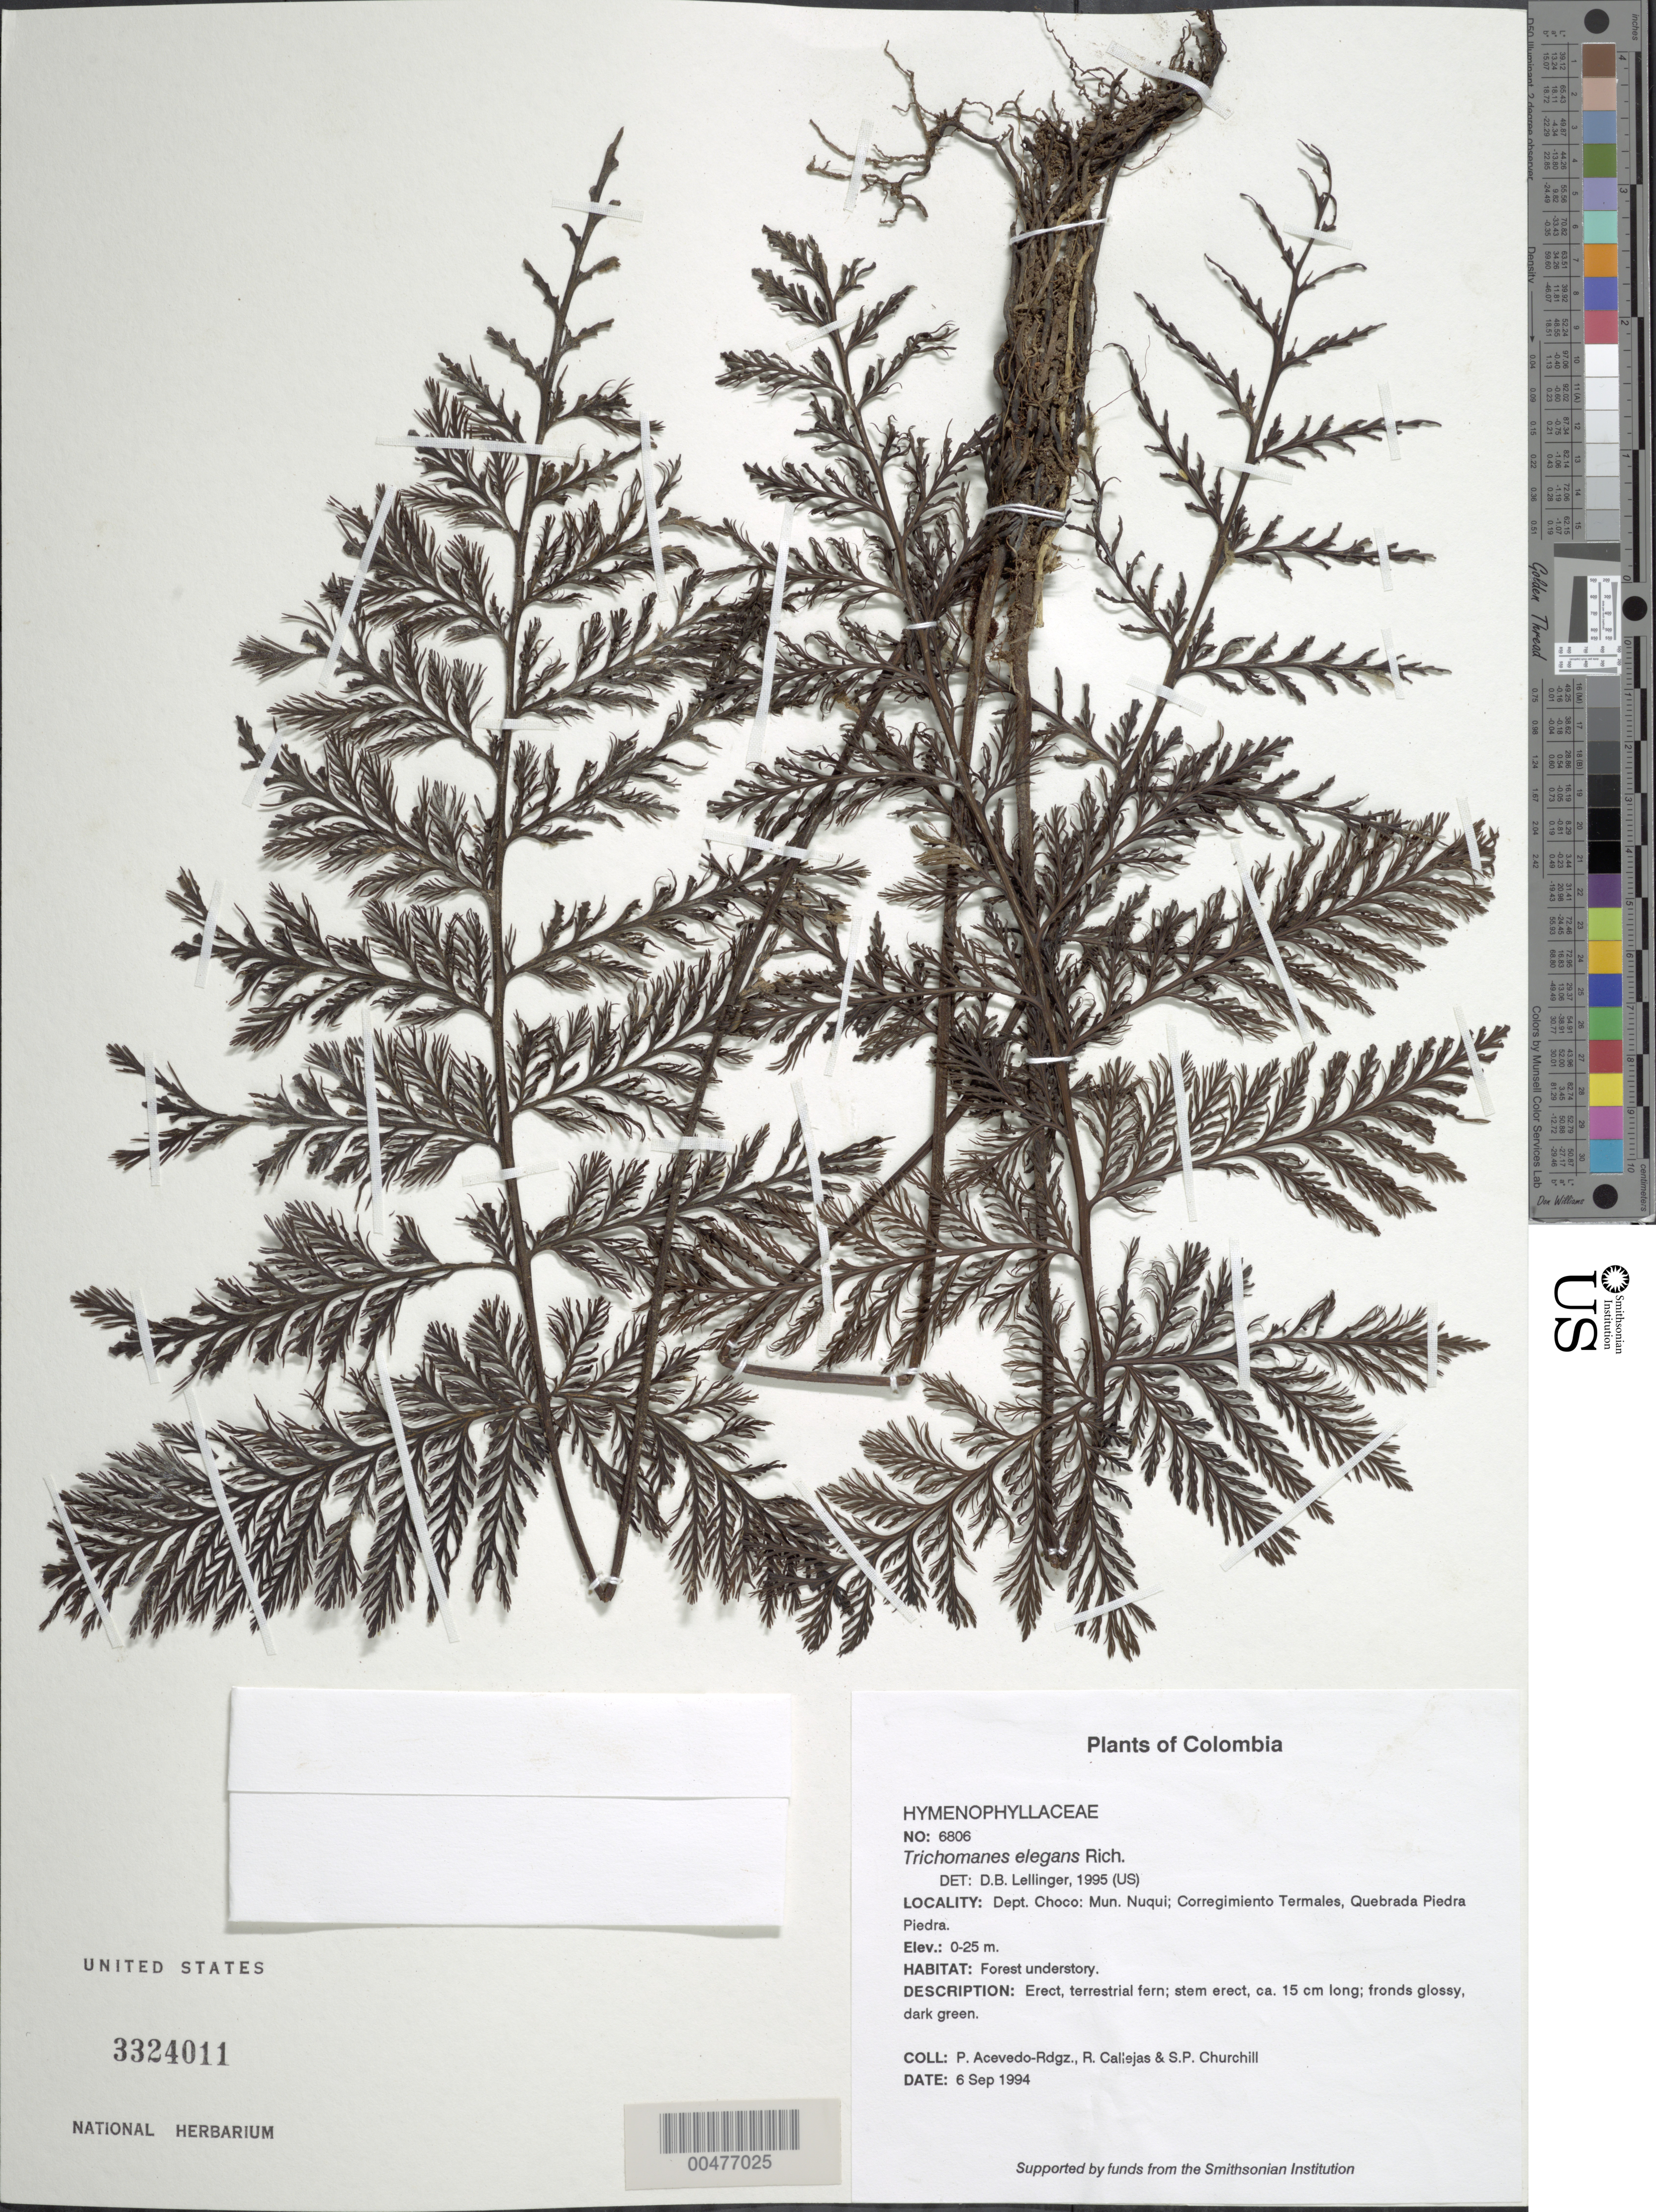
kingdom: Plantae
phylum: Tracheophyta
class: Polypodiopsida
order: Hymenophyllales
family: Hymenophyllaceae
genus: Trichomanes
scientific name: Trichomanes elegans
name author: Rich.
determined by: Lellinger, David B., (BOT), Smithsonian Institution - National Museum of Natural History (UNITED STATES)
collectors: P. Acevedo-Rodr., R. Callejas & S. Churchill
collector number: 6806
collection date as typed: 06 Sep 1994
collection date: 1994-09-06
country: Colombia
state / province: Chocó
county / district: Nuqui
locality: Depart. Choco; Mun. Nuqui; Corregimiento Termales. Quebrada Piedra Piedra.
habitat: Forest understory.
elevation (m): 0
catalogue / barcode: US 3324011